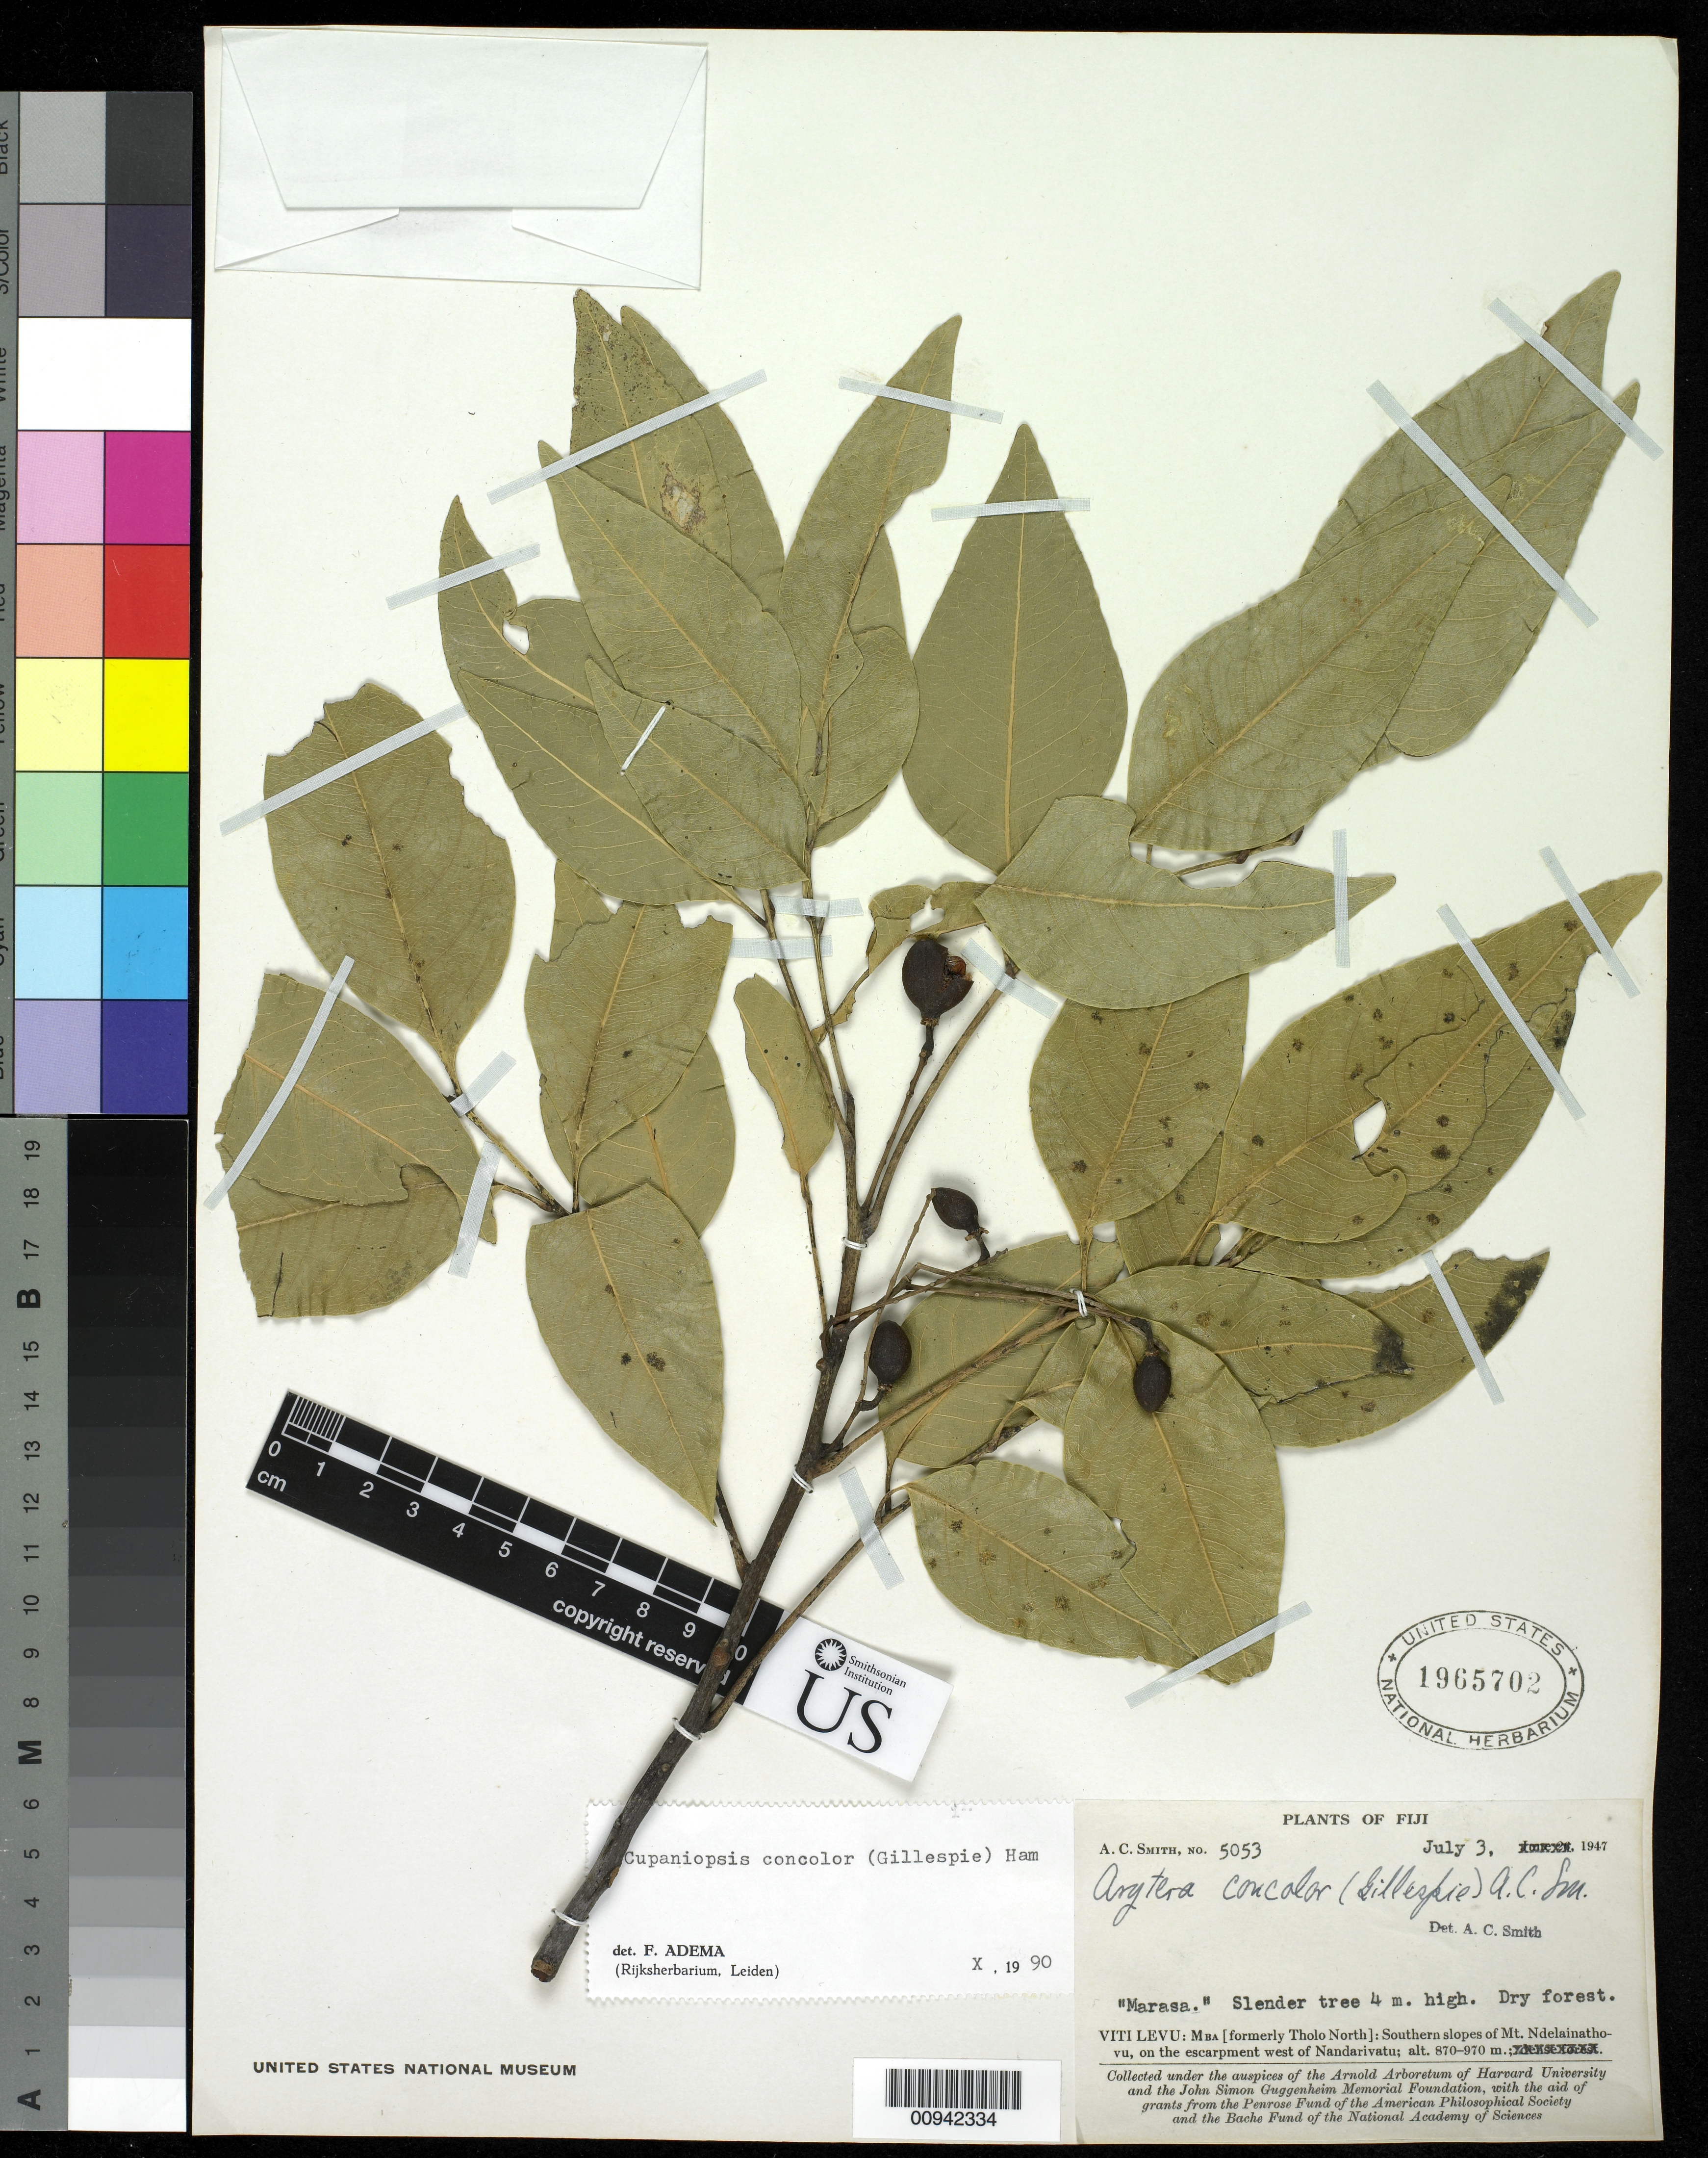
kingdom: Plantae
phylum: Tracheophyta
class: Magnoliopsida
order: Sapindales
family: Sapindaceae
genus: Cupaniopsis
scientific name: Cupaniopsis concolor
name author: (Gillespie) R.W. Ham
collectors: C. A. Smith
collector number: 5053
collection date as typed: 03 Jul 1947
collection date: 1947-07-03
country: Fiji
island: Viti Levu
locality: Mba(formerly Thhhholo North): Southern slopes of Mt. Ndelainathovu, on the escarpment west of Nandarivatu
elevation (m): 870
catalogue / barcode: US 1965702